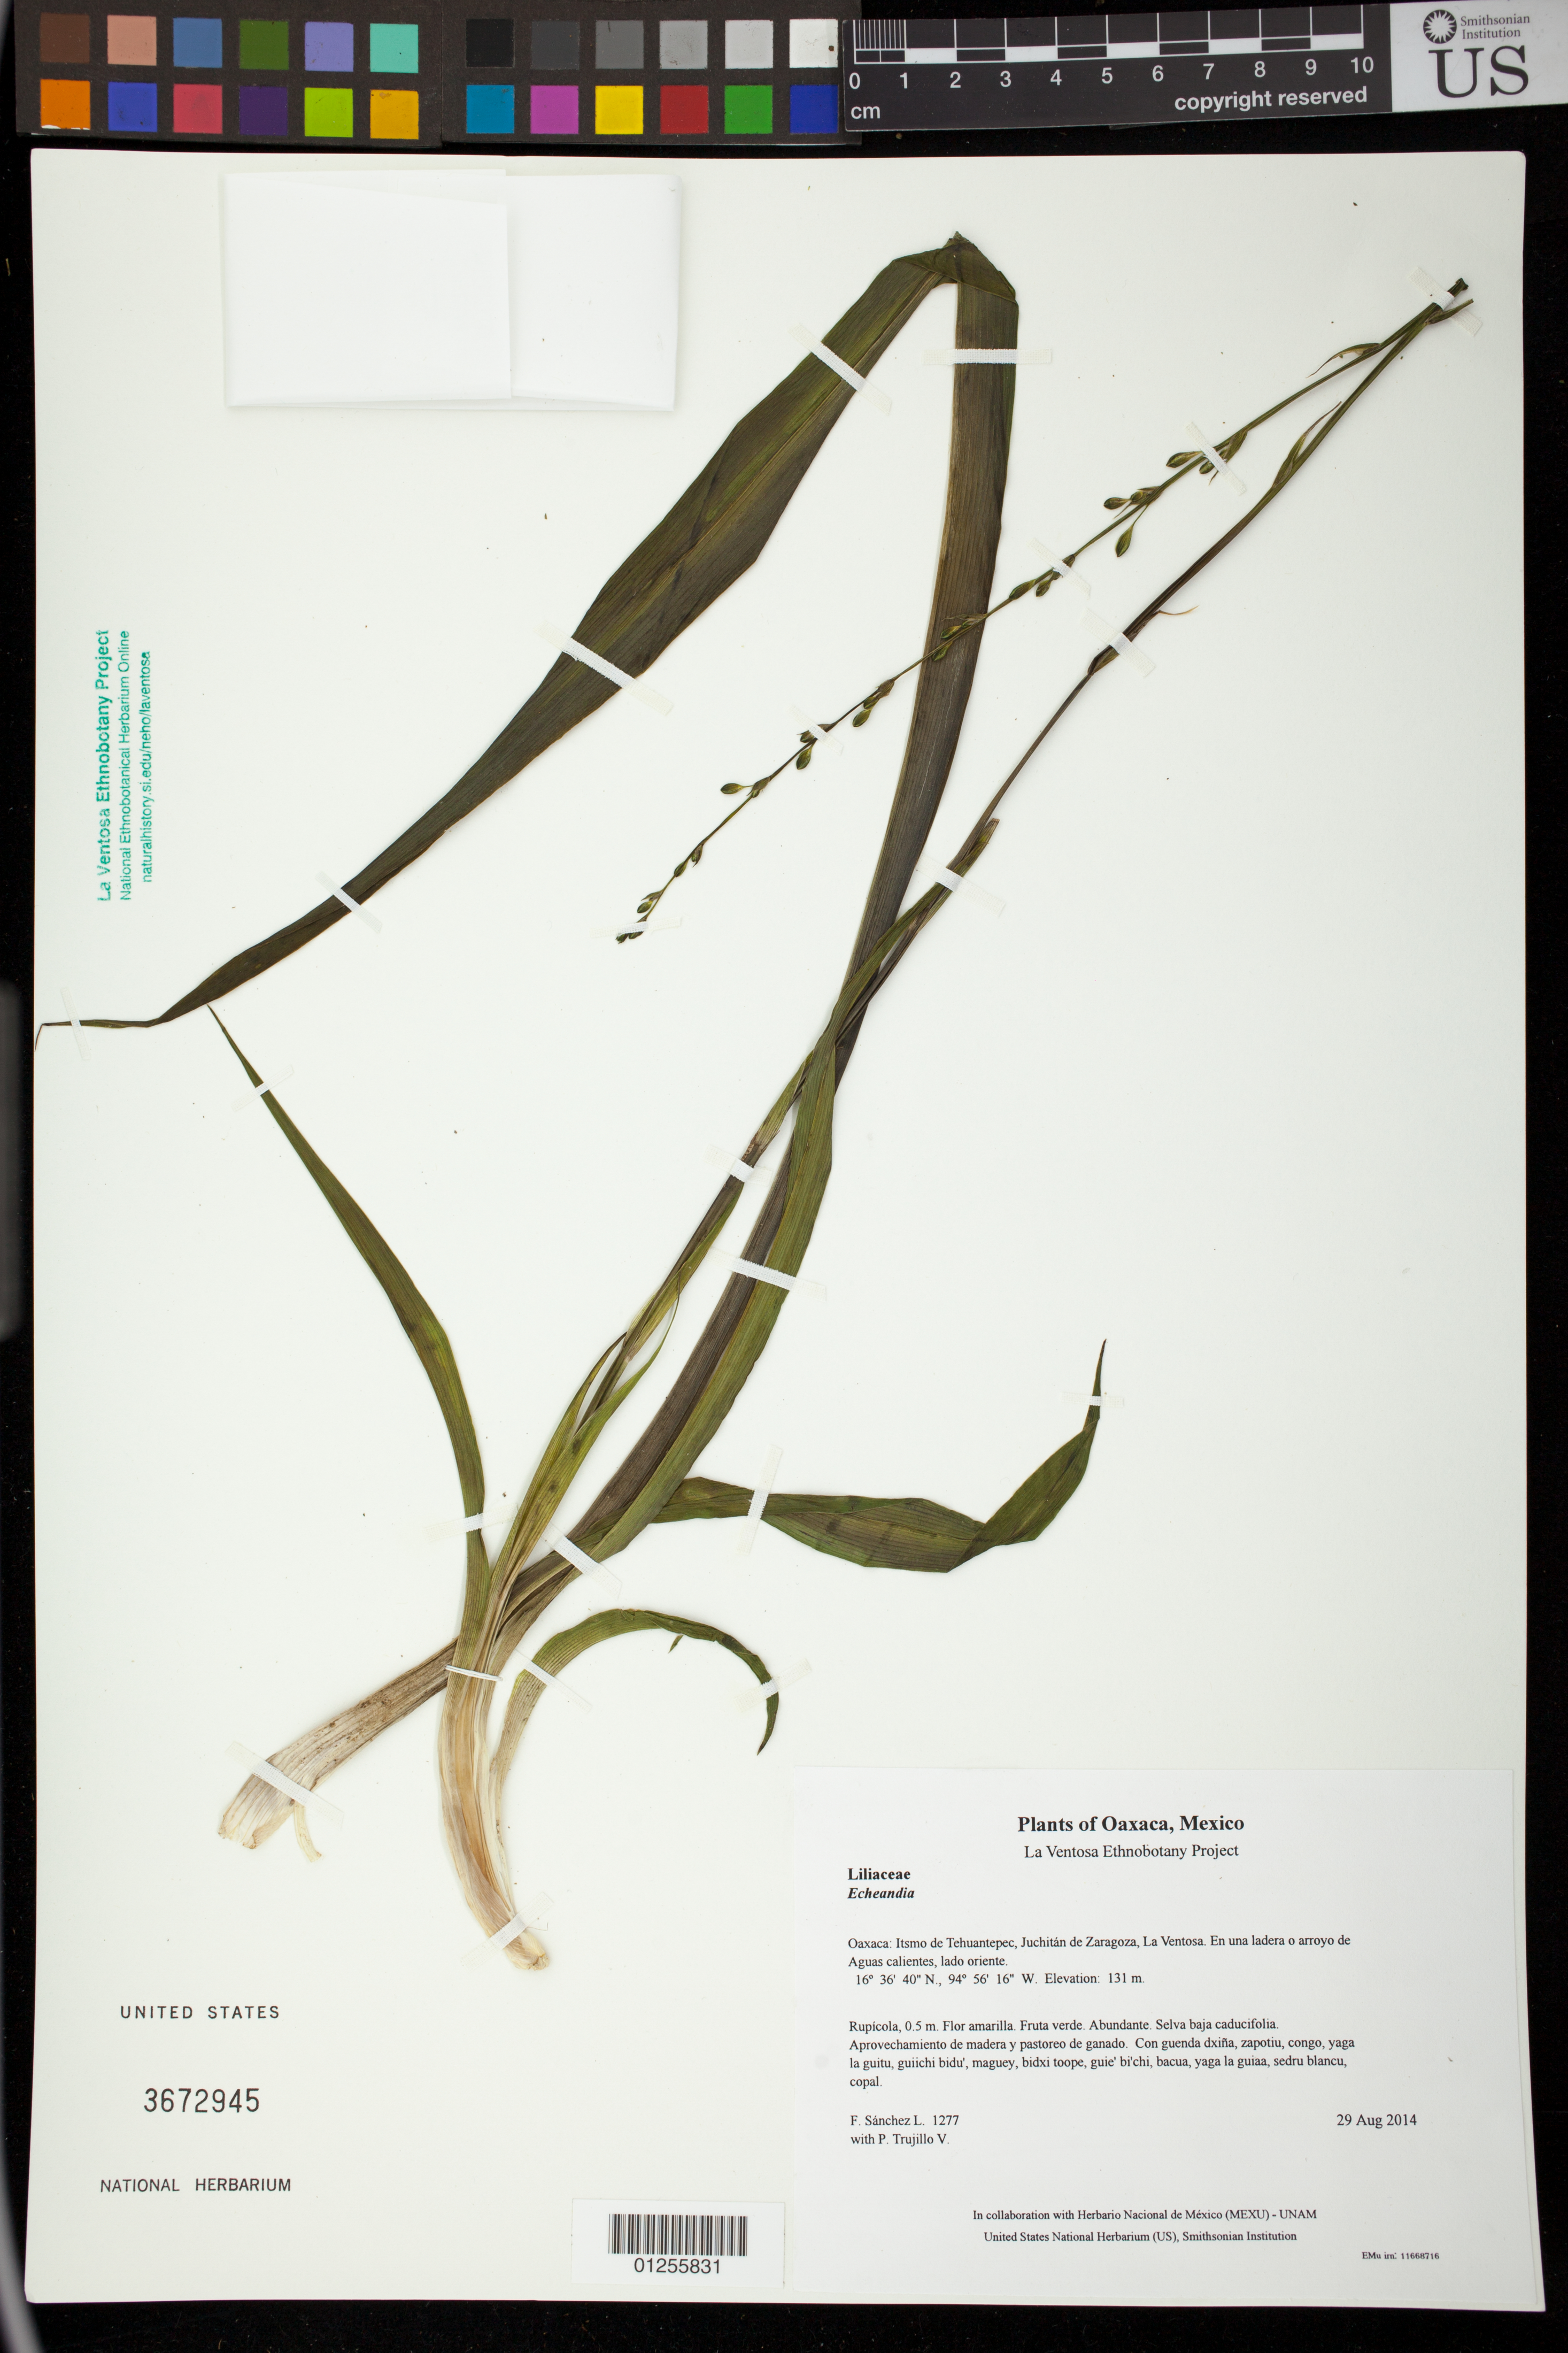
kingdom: Plantae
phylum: Tracheophyta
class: Liliopsida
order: Asparagales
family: Asparagaceae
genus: Echeandia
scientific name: Echeandia breedlovei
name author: Cruden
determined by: Velasco G., Kenia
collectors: F. Sánchez L. & P. Trujillo V.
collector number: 1277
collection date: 2014-08-29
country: Mexico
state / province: Oaxaca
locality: Itsmo de Tehuantepec, Juchitán de Zaragoza, La Ventosa. En una ladera o arroyo de Aguas calientes, lado oriente.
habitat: Selva baja caducifolia. Aprovechamiento de madera y pastoreo de ganado.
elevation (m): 131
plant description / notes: MEXU, US; Guixi. 0.5 m. Guie' naguchi. Cuaananaxhi naga'. Stale.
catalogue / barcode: US 3672945